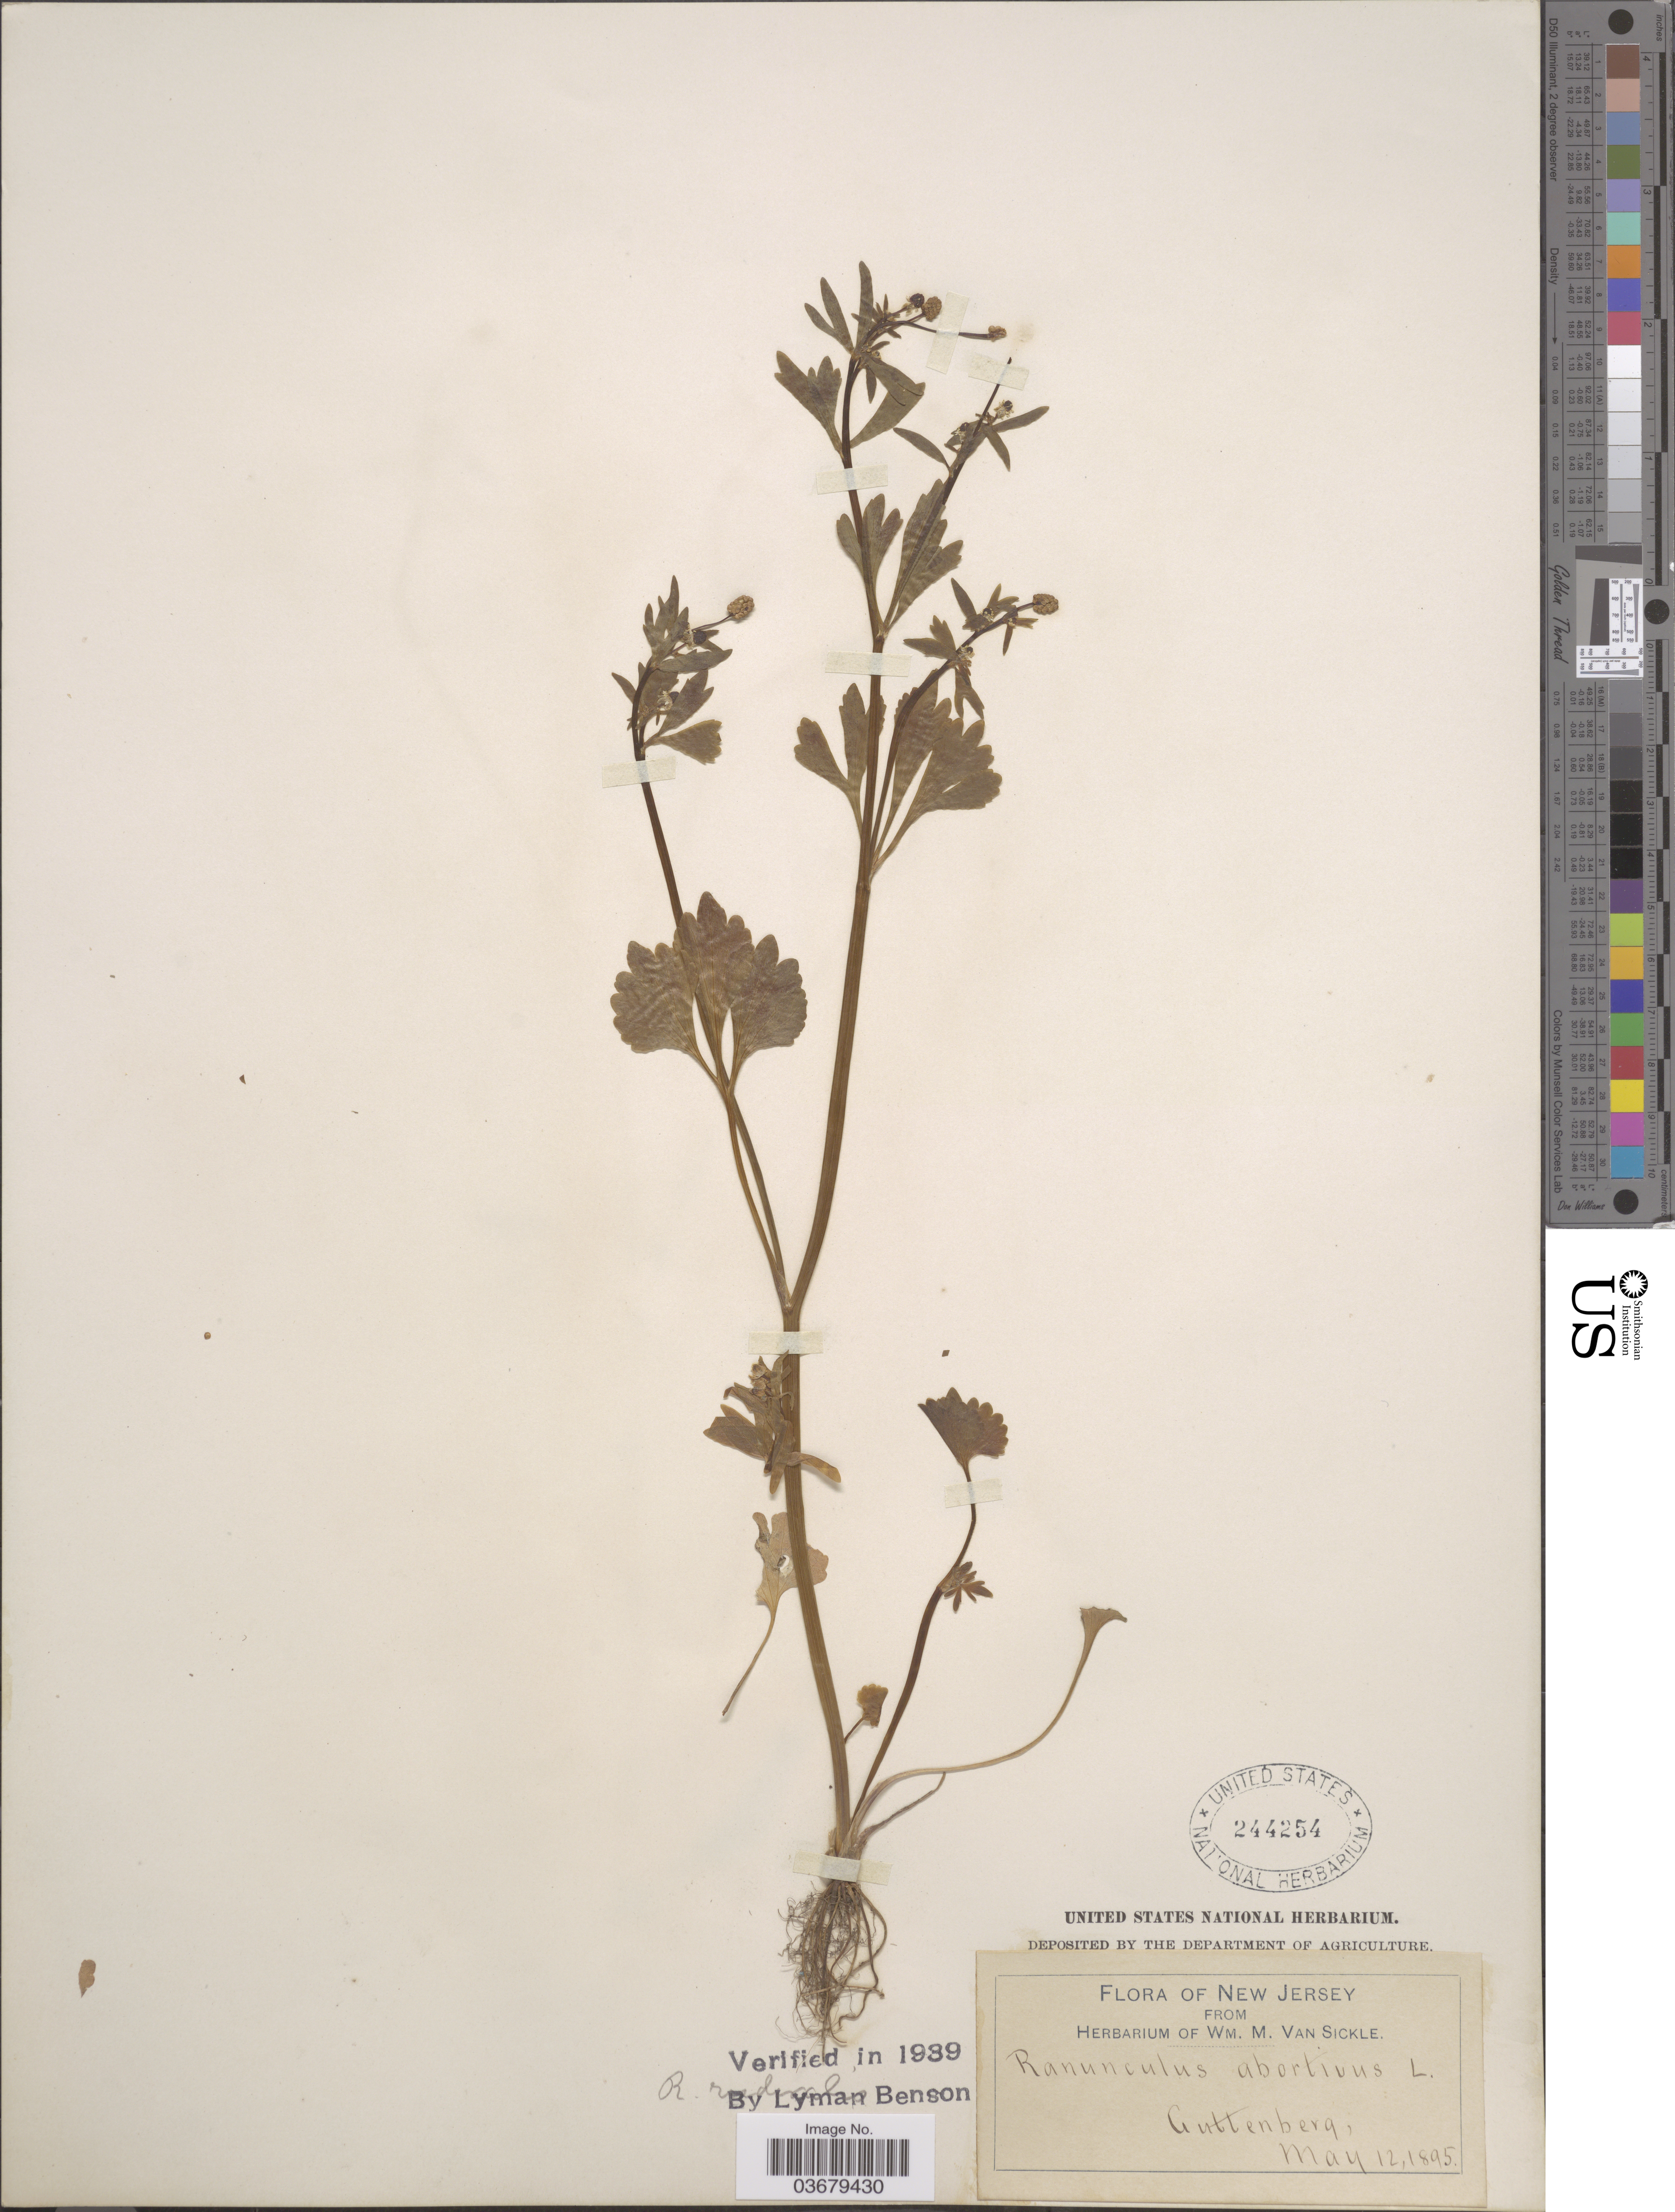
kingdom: Plantae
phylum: Tracheophyta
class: Magnoliopsida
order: Ranunculales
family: Ranunculaceae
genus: Ranunculus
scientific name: Ranunculus abortivus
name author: L.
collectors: ex herb. Wm. M. Van Sickle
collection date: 1895-05-12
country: United States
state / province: New Jersey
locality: Guttenberg.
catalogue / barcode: US 244254